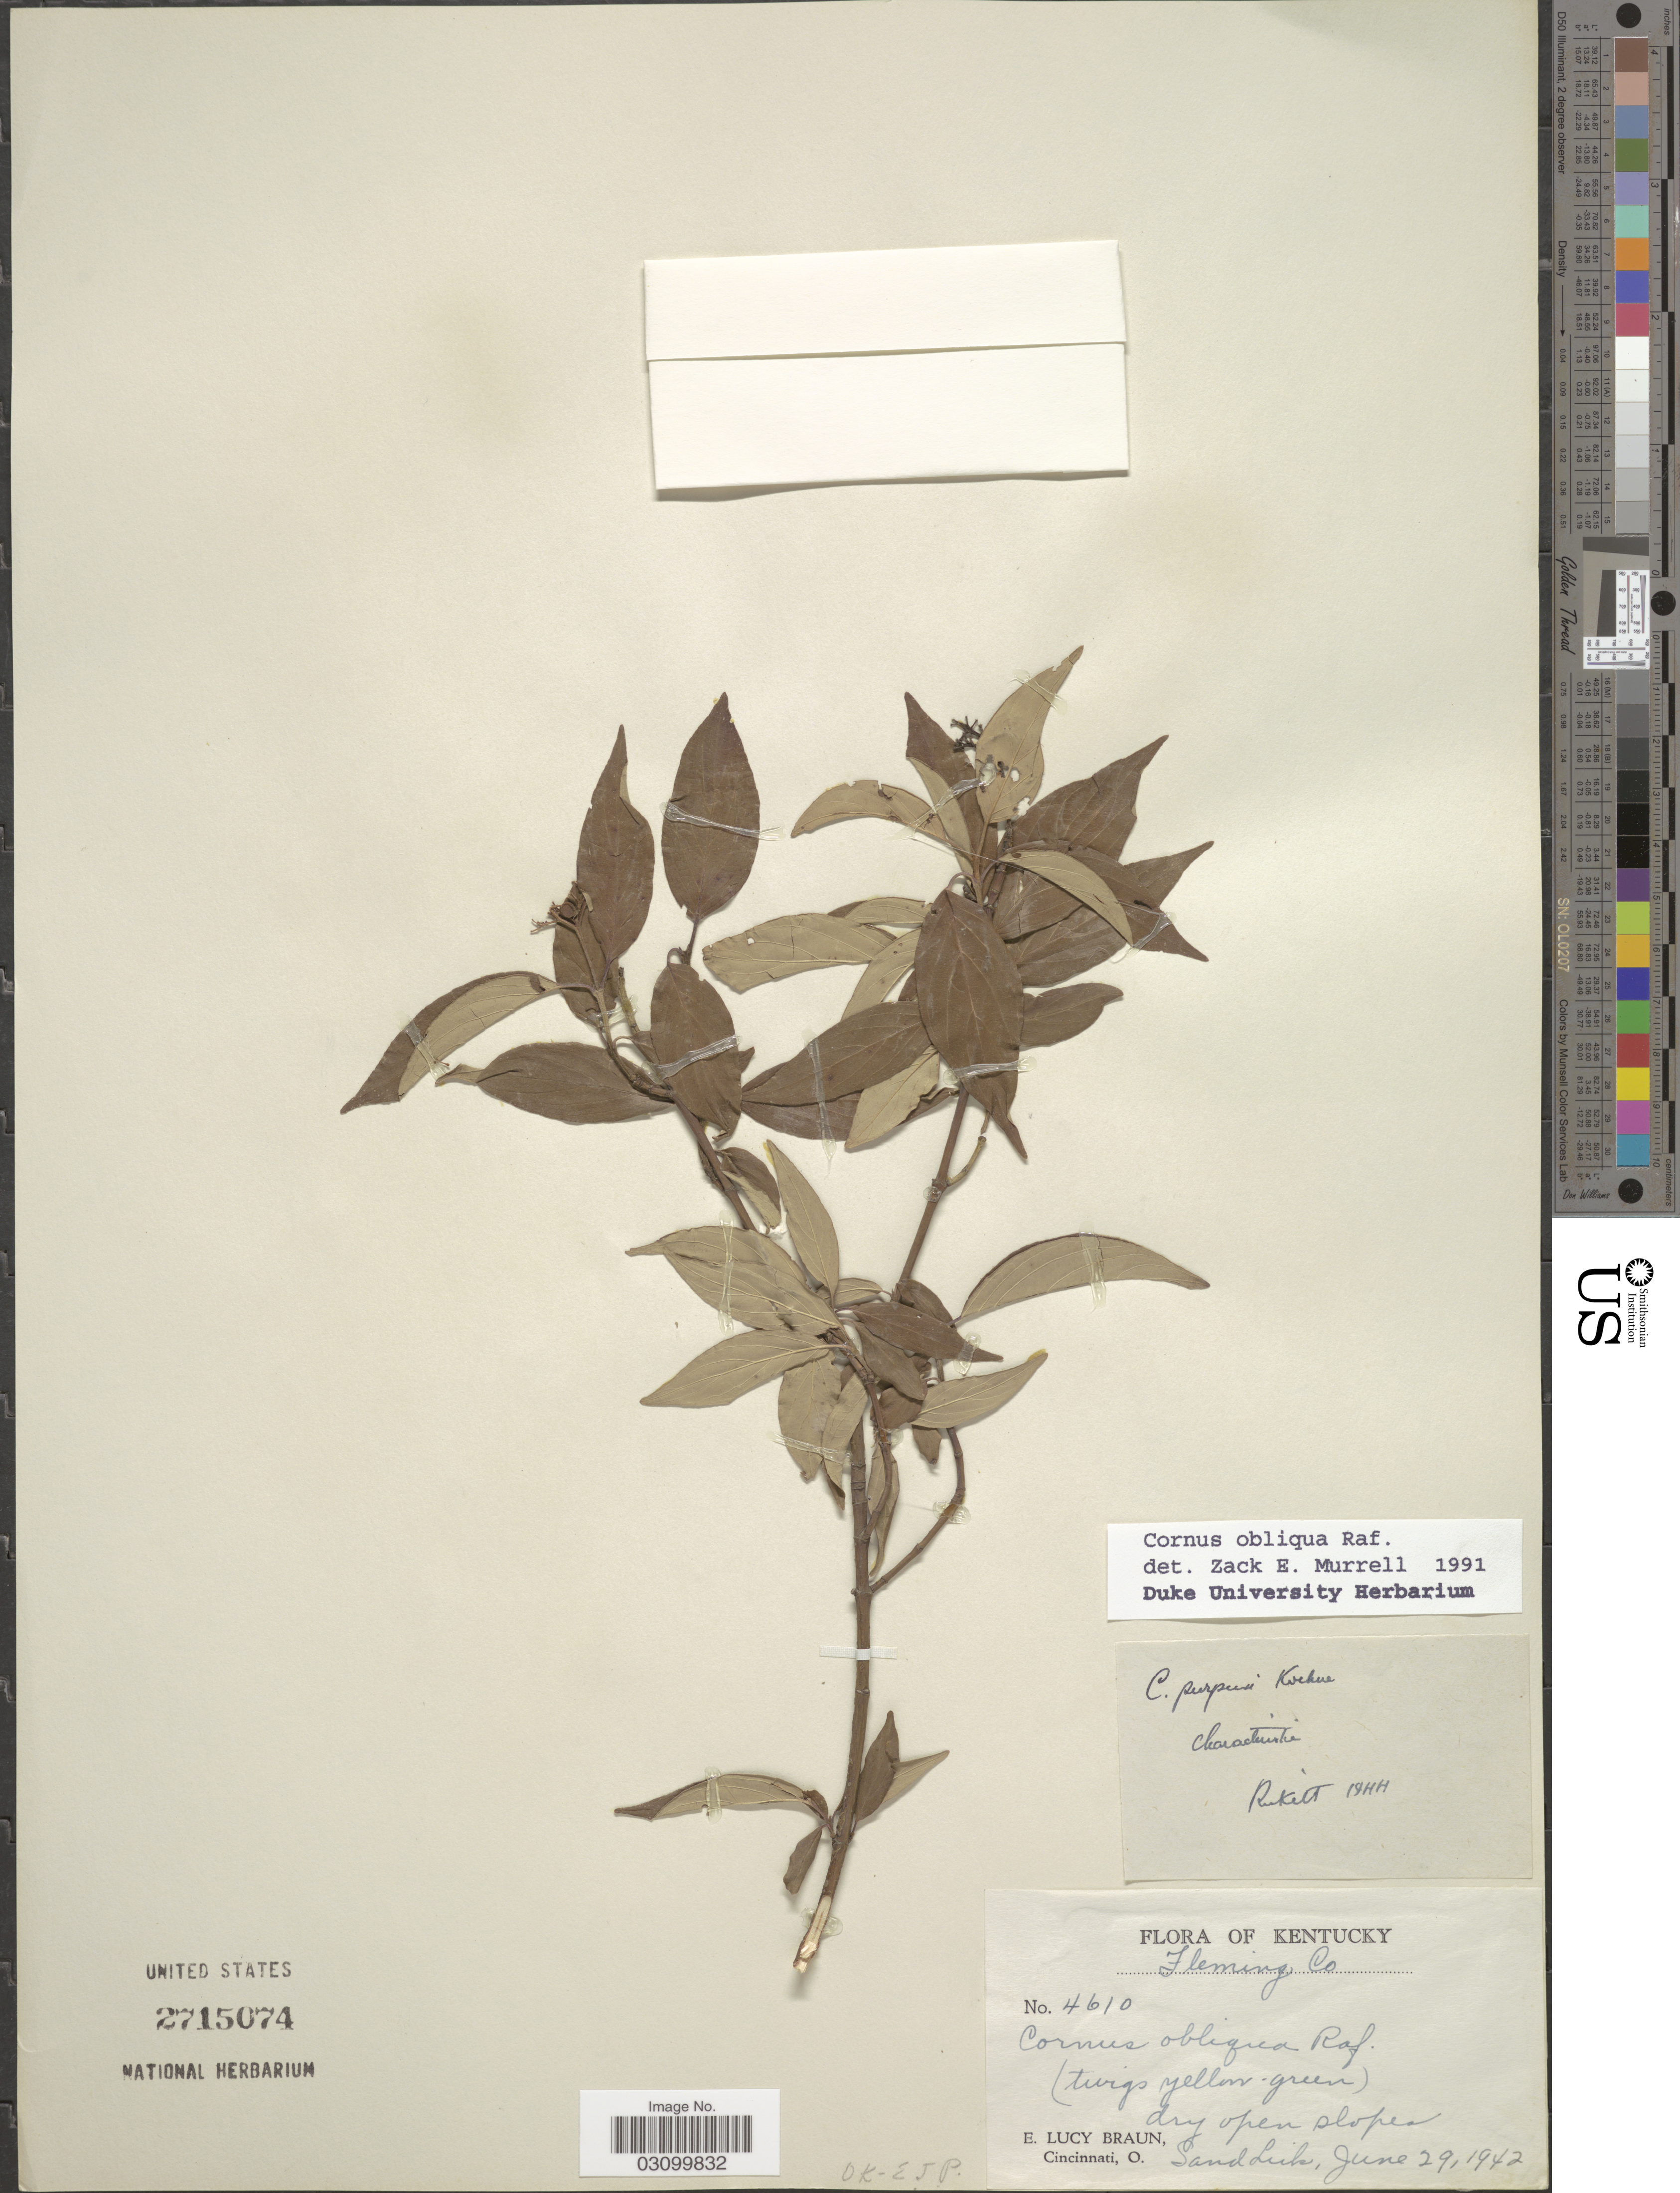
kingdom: Plantae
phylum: Tracheophyta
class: Magnoliopsida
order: Cornales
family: Cornaceae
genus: Cornus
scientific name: Cornus obliqua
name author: Raf.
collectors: E. L. Braun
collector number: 4610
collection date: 1942-06-29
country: United States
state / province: Kentucky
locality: Fleming Co. Sand Lick.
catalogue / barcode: US 2715074